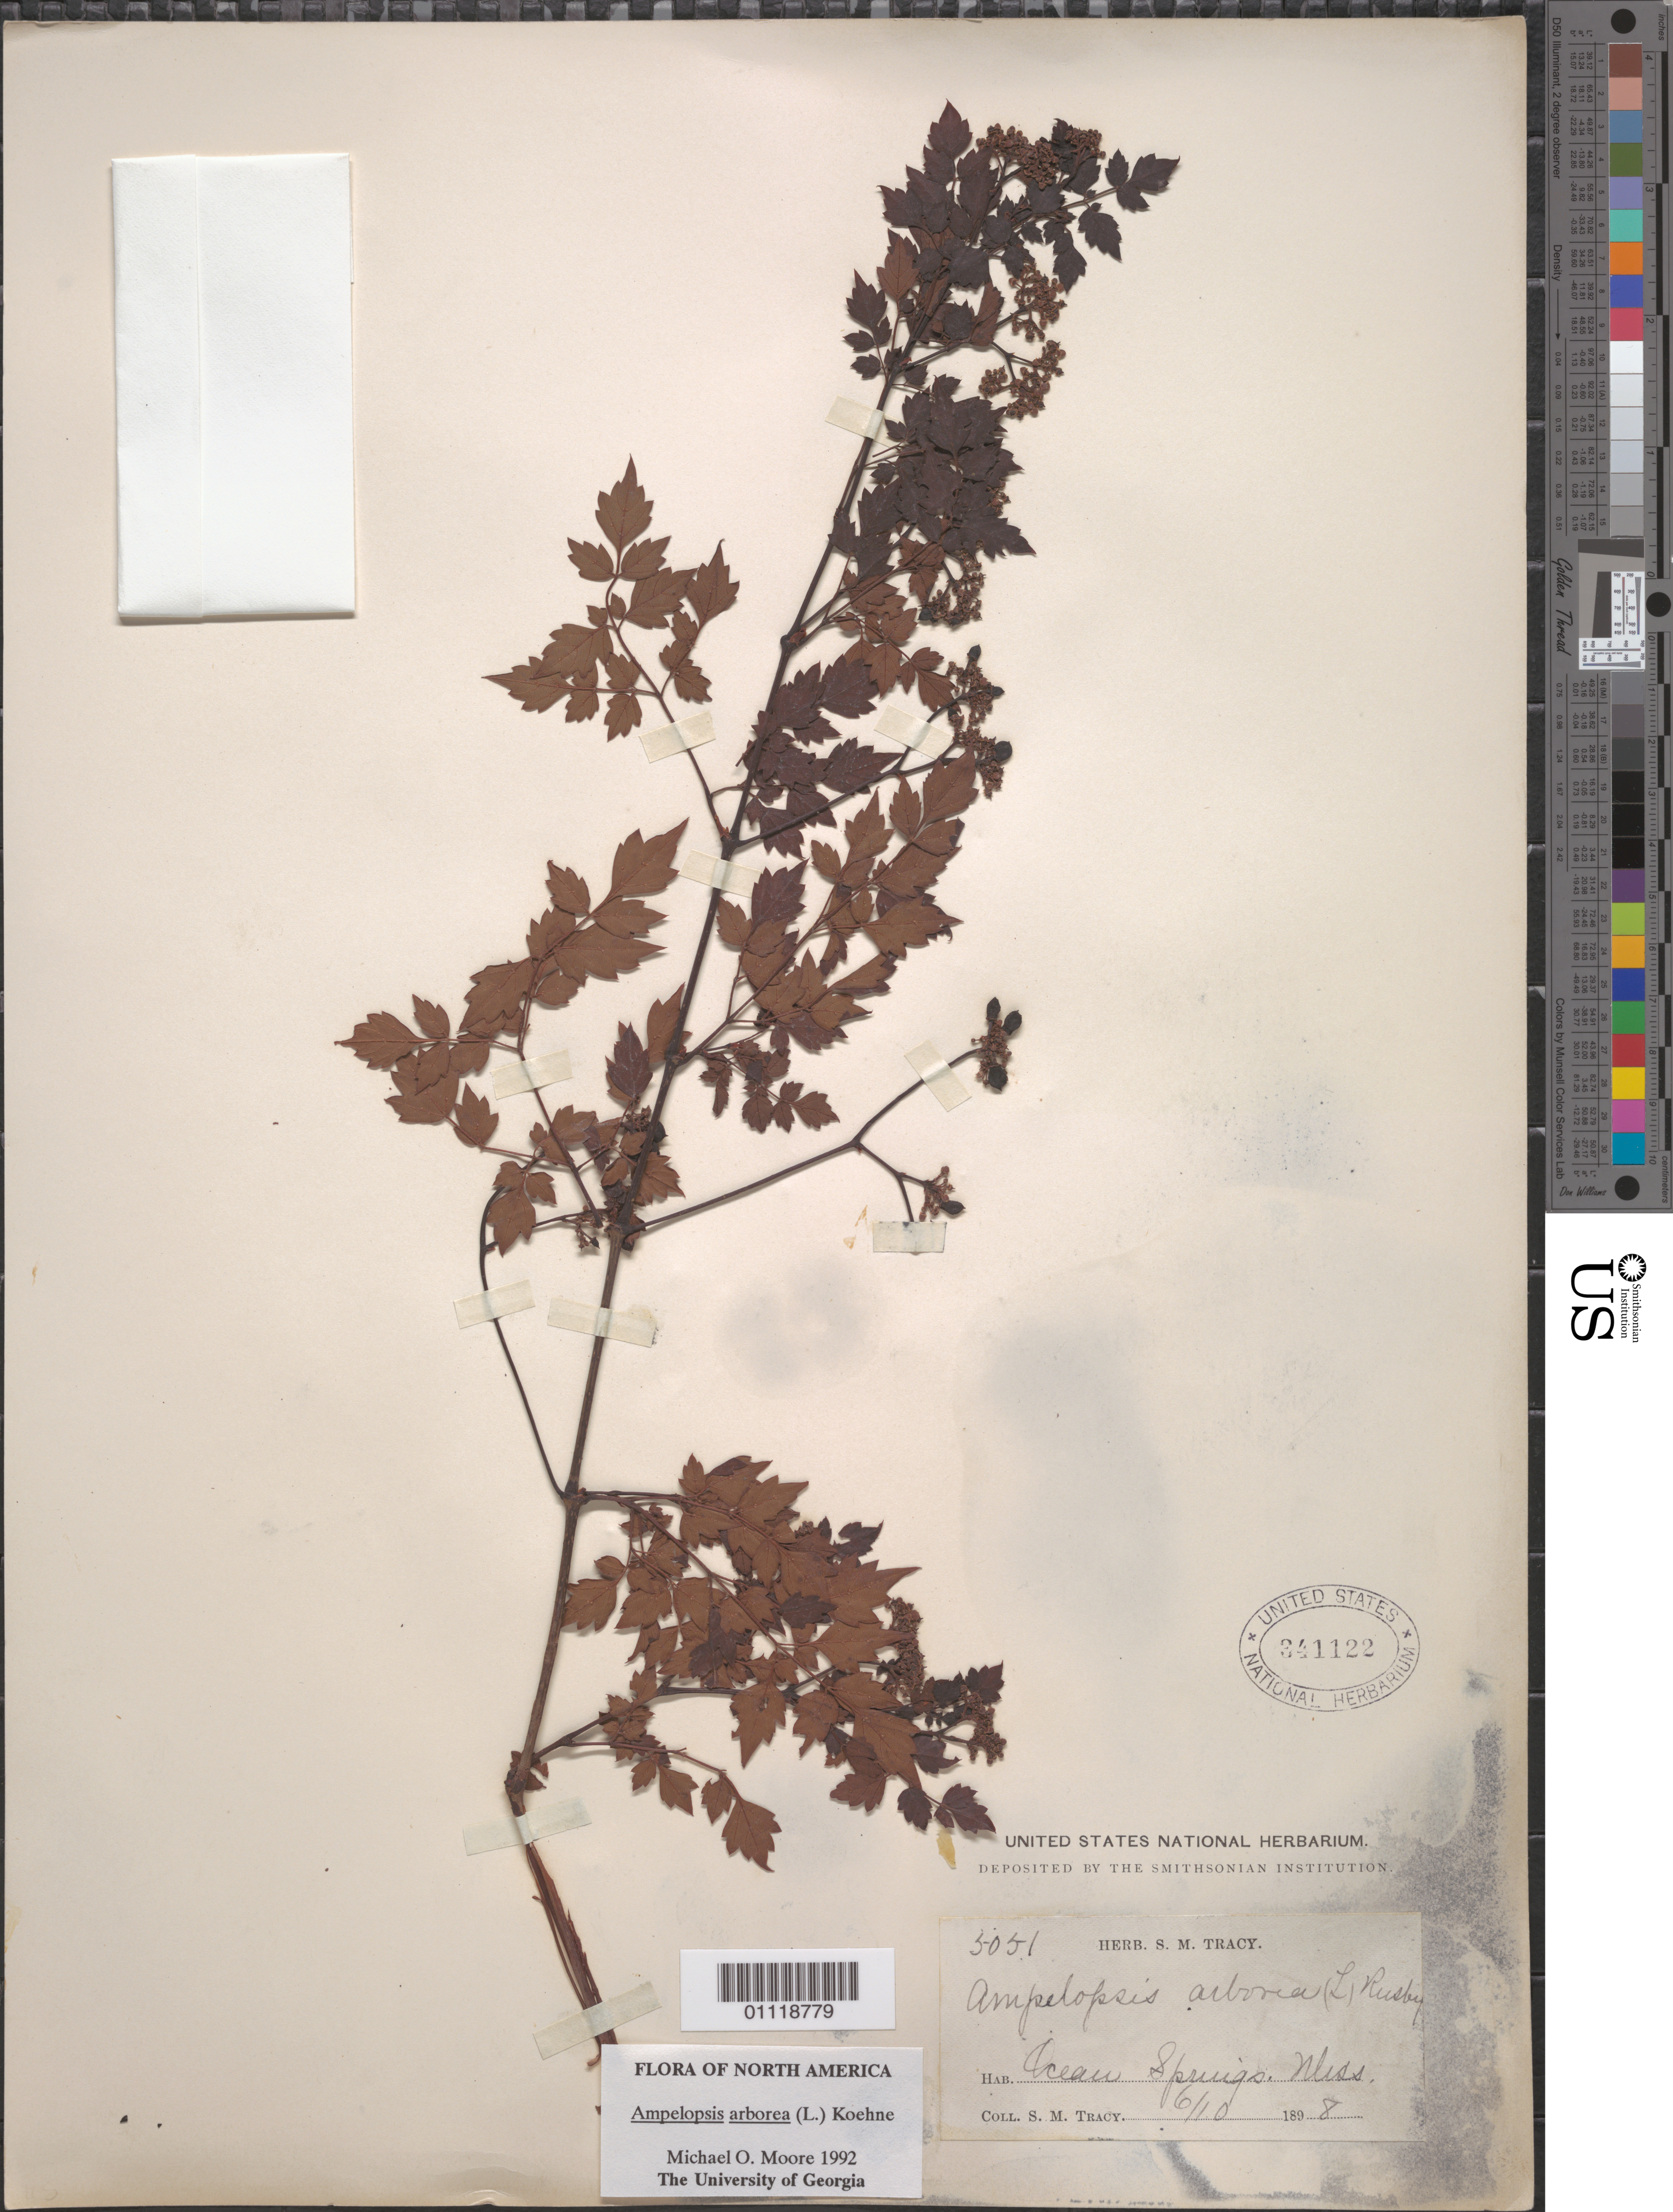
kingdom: Plantae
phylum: Tracheophyta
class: Magnoliopsida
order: Vitales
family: Vitaceae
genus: Ampelopsis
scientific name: Ampelopsis arborea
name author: (L.) Koehne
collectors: S. M. Tracy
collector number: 5051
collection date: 1898-10-06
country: United States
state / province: Mississippi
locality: Ocean Springs.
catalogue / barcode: US 341122